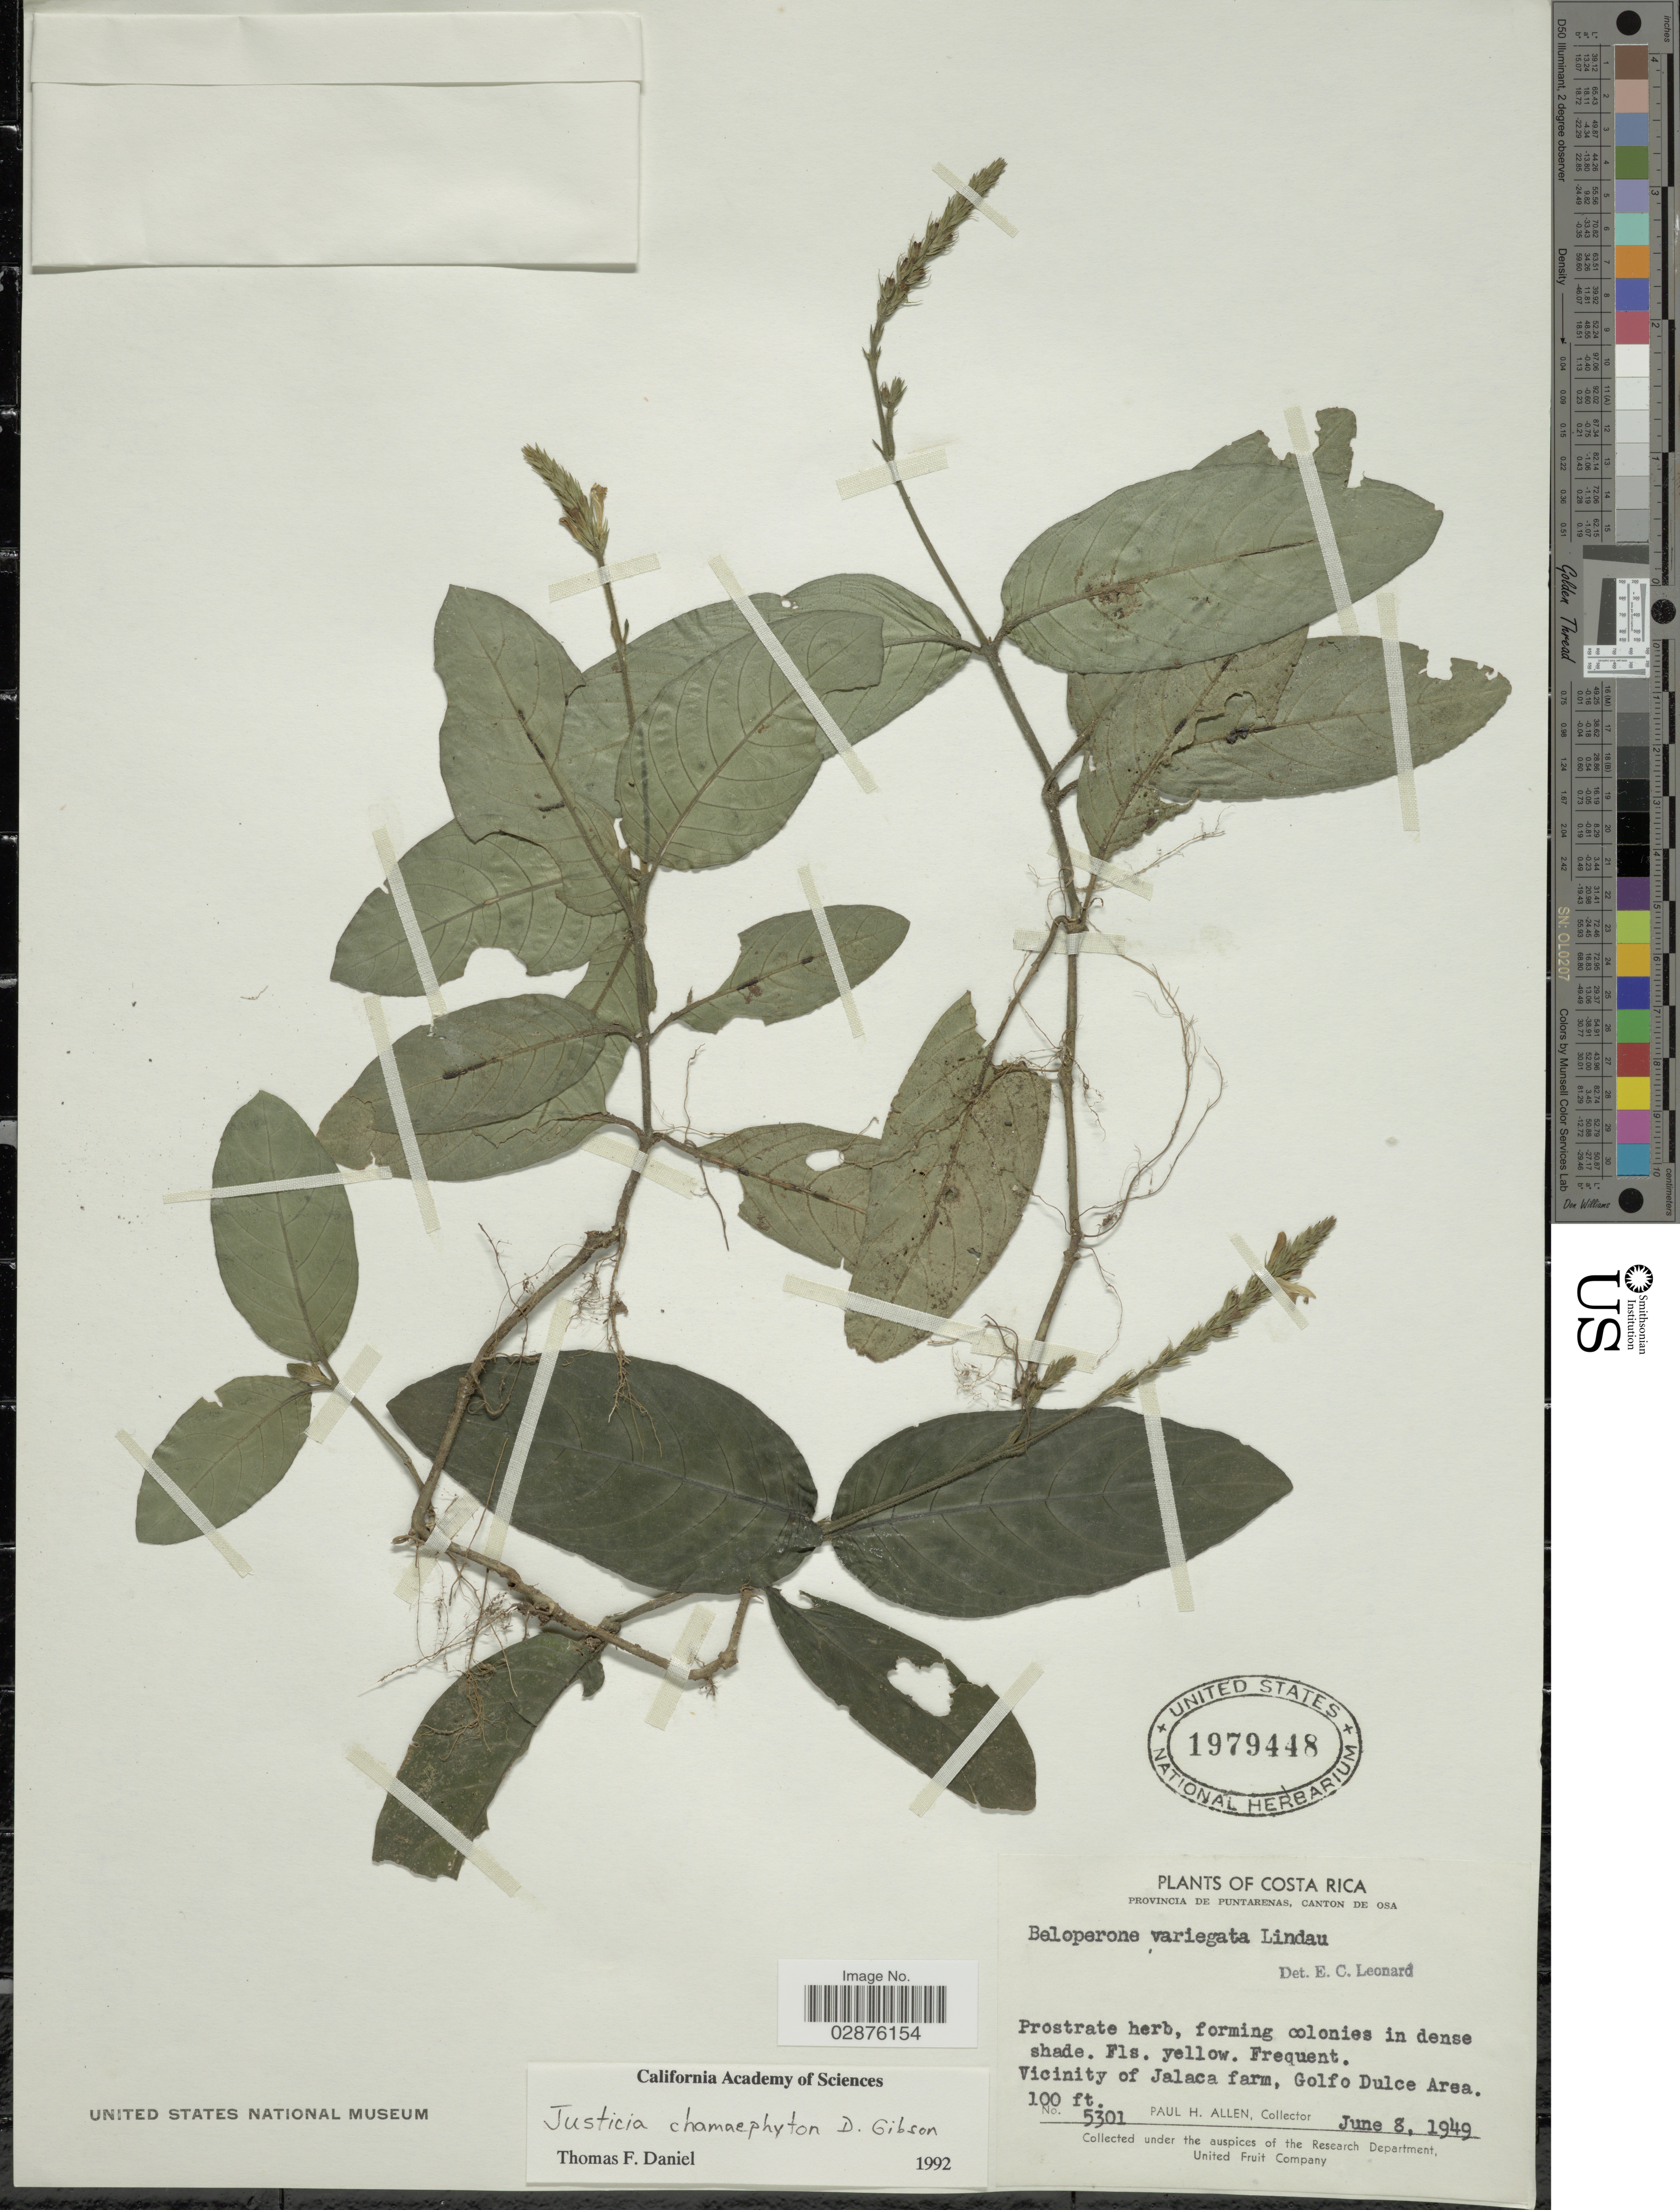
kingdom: Plantae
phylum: Tracheophyta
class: Magnoliopsida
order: Lamiales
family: Acanthaceae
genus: Justicia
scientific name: Justicia chamaephyton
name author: D.N. Gibson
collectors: P. H. Allen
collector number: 5301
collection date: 1949-06-08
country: Costa Rica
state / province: Puntarenas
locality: Canton de Osa, Vicinity of Jalaca Farm, Golfo Dulce Area.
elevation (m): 30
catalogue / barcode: US 1979448